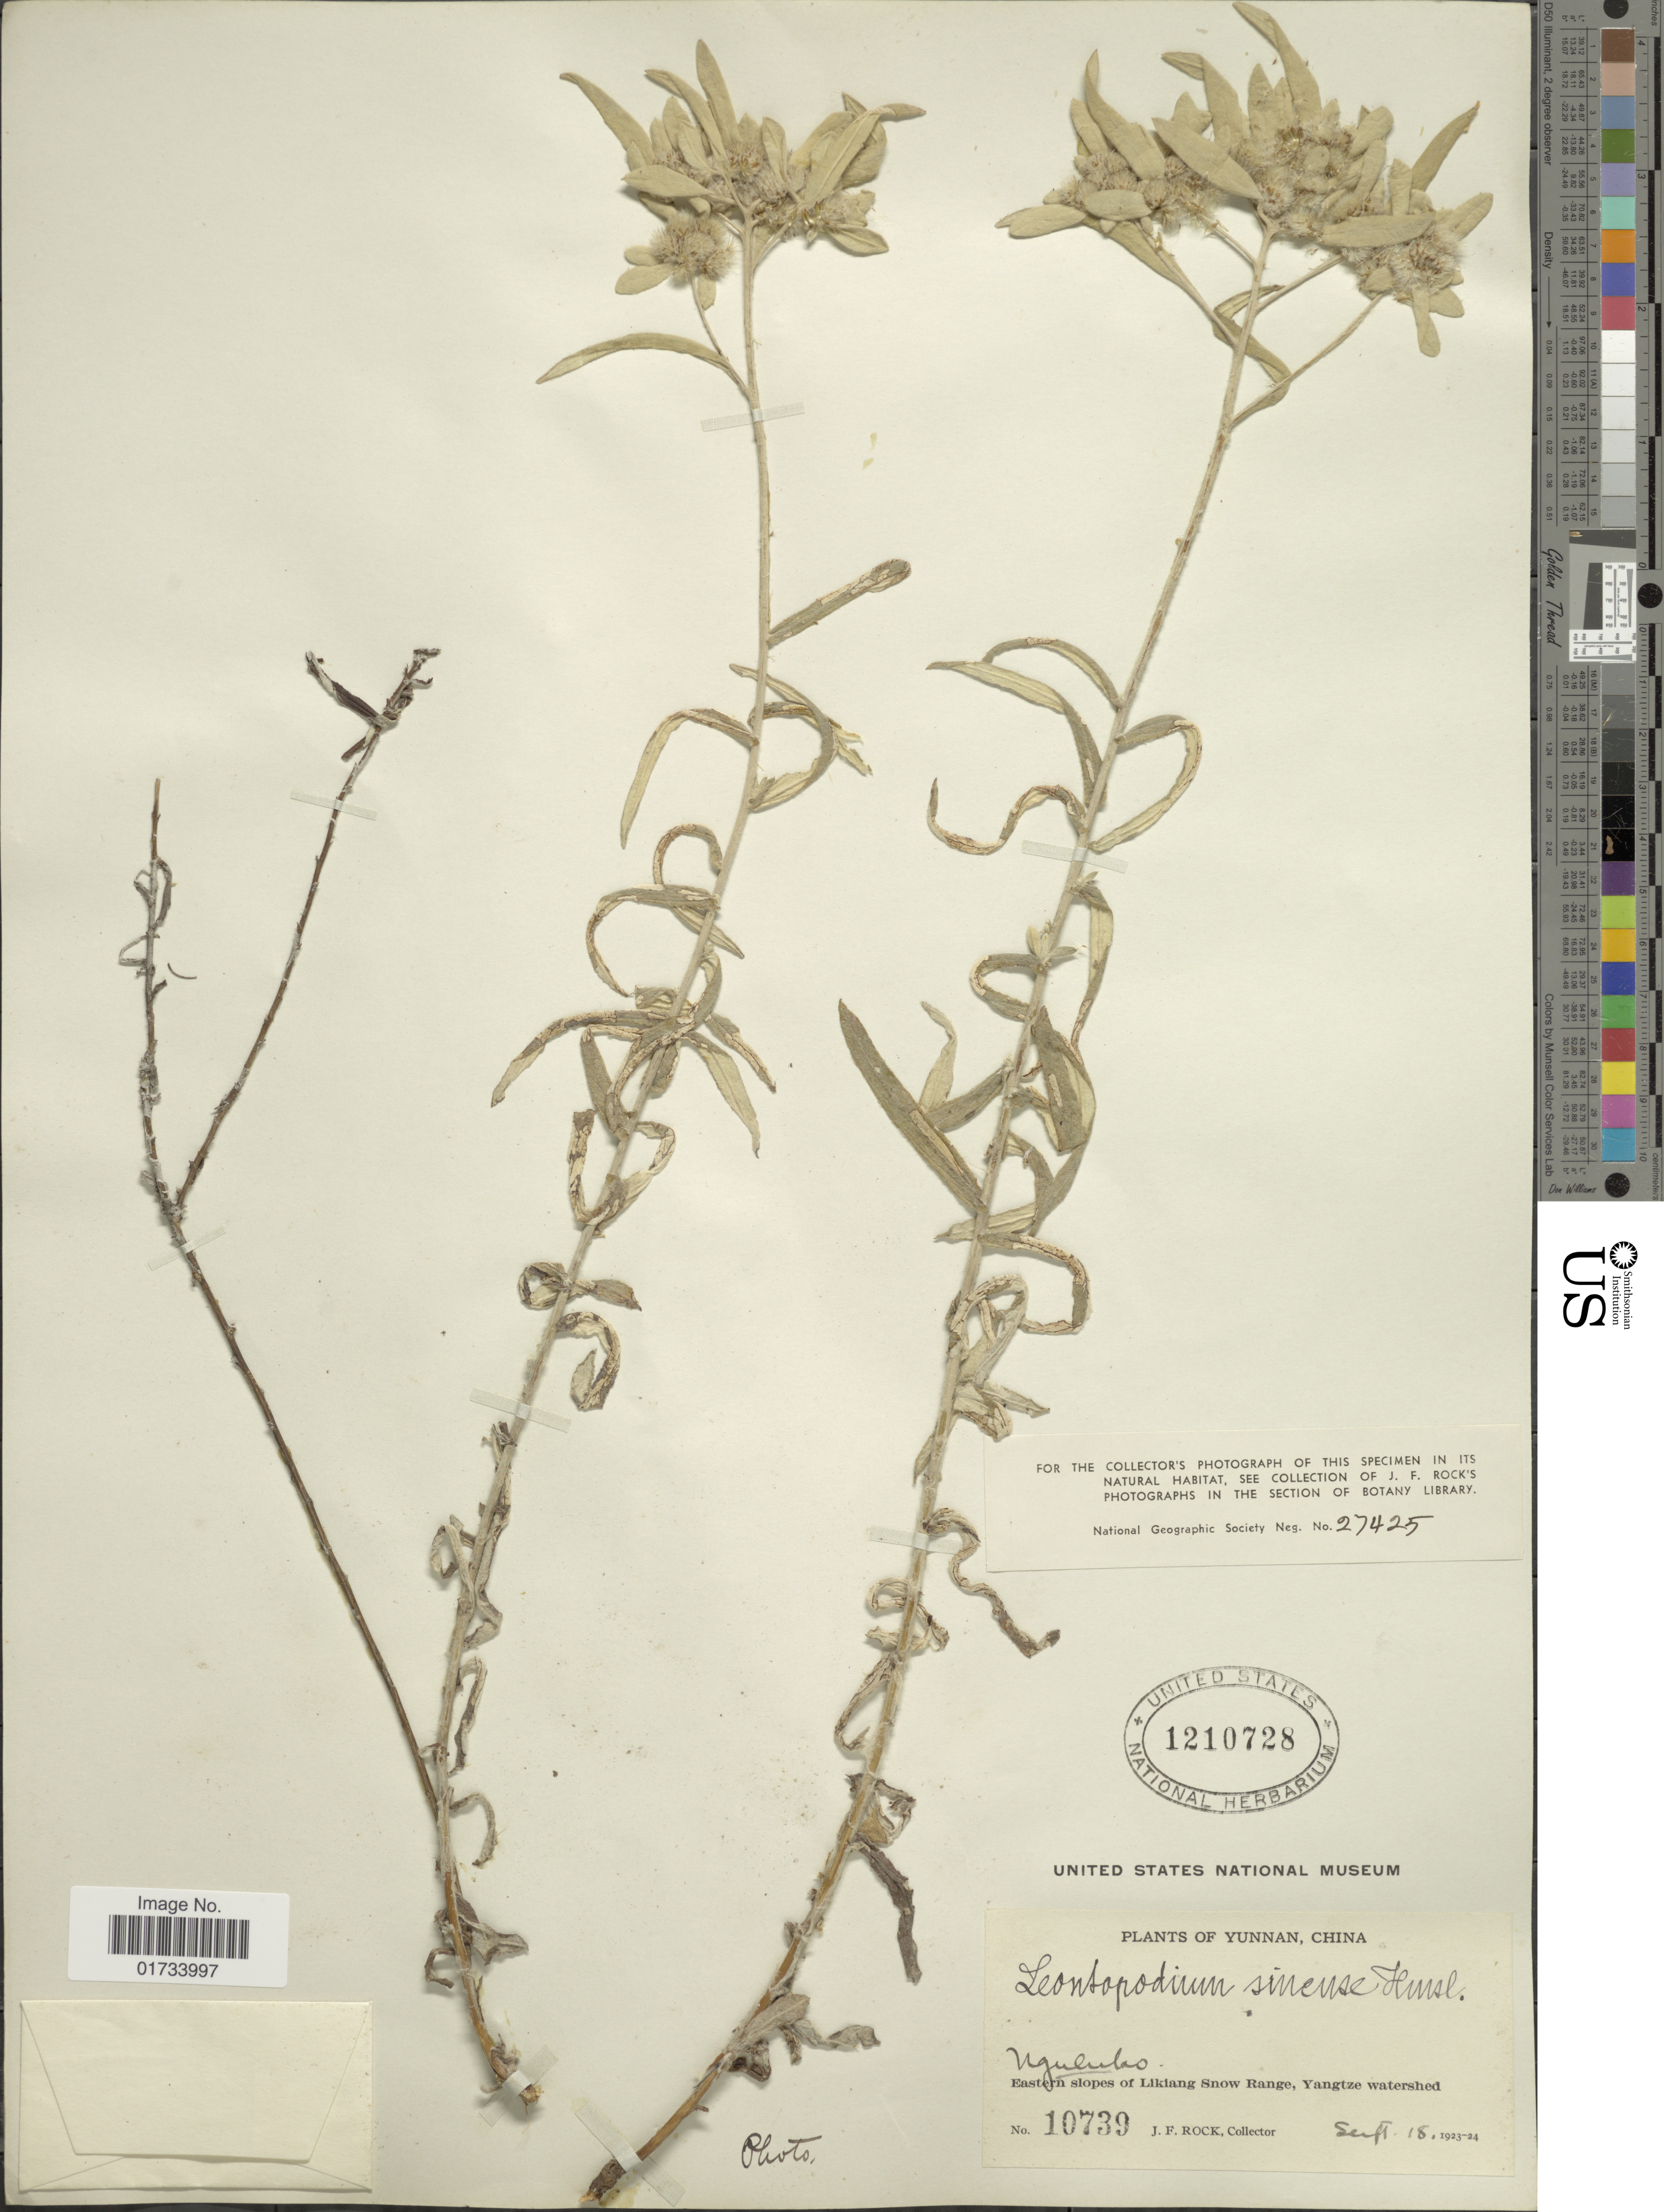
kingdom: Plantae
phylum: Tracheophyta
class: Magnoliopsida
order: Asterales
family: Asteraceae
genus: Leontopodium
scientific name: Leontopodium sinense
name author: Hemsl.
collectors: J. Rock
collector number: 10739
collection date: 1923-09-18/1924-09-18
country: China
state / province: Yunnan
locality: Nguluke, eastern slpes of Likiang Snow Range, Yangtze watershed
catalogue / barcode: US 1210728